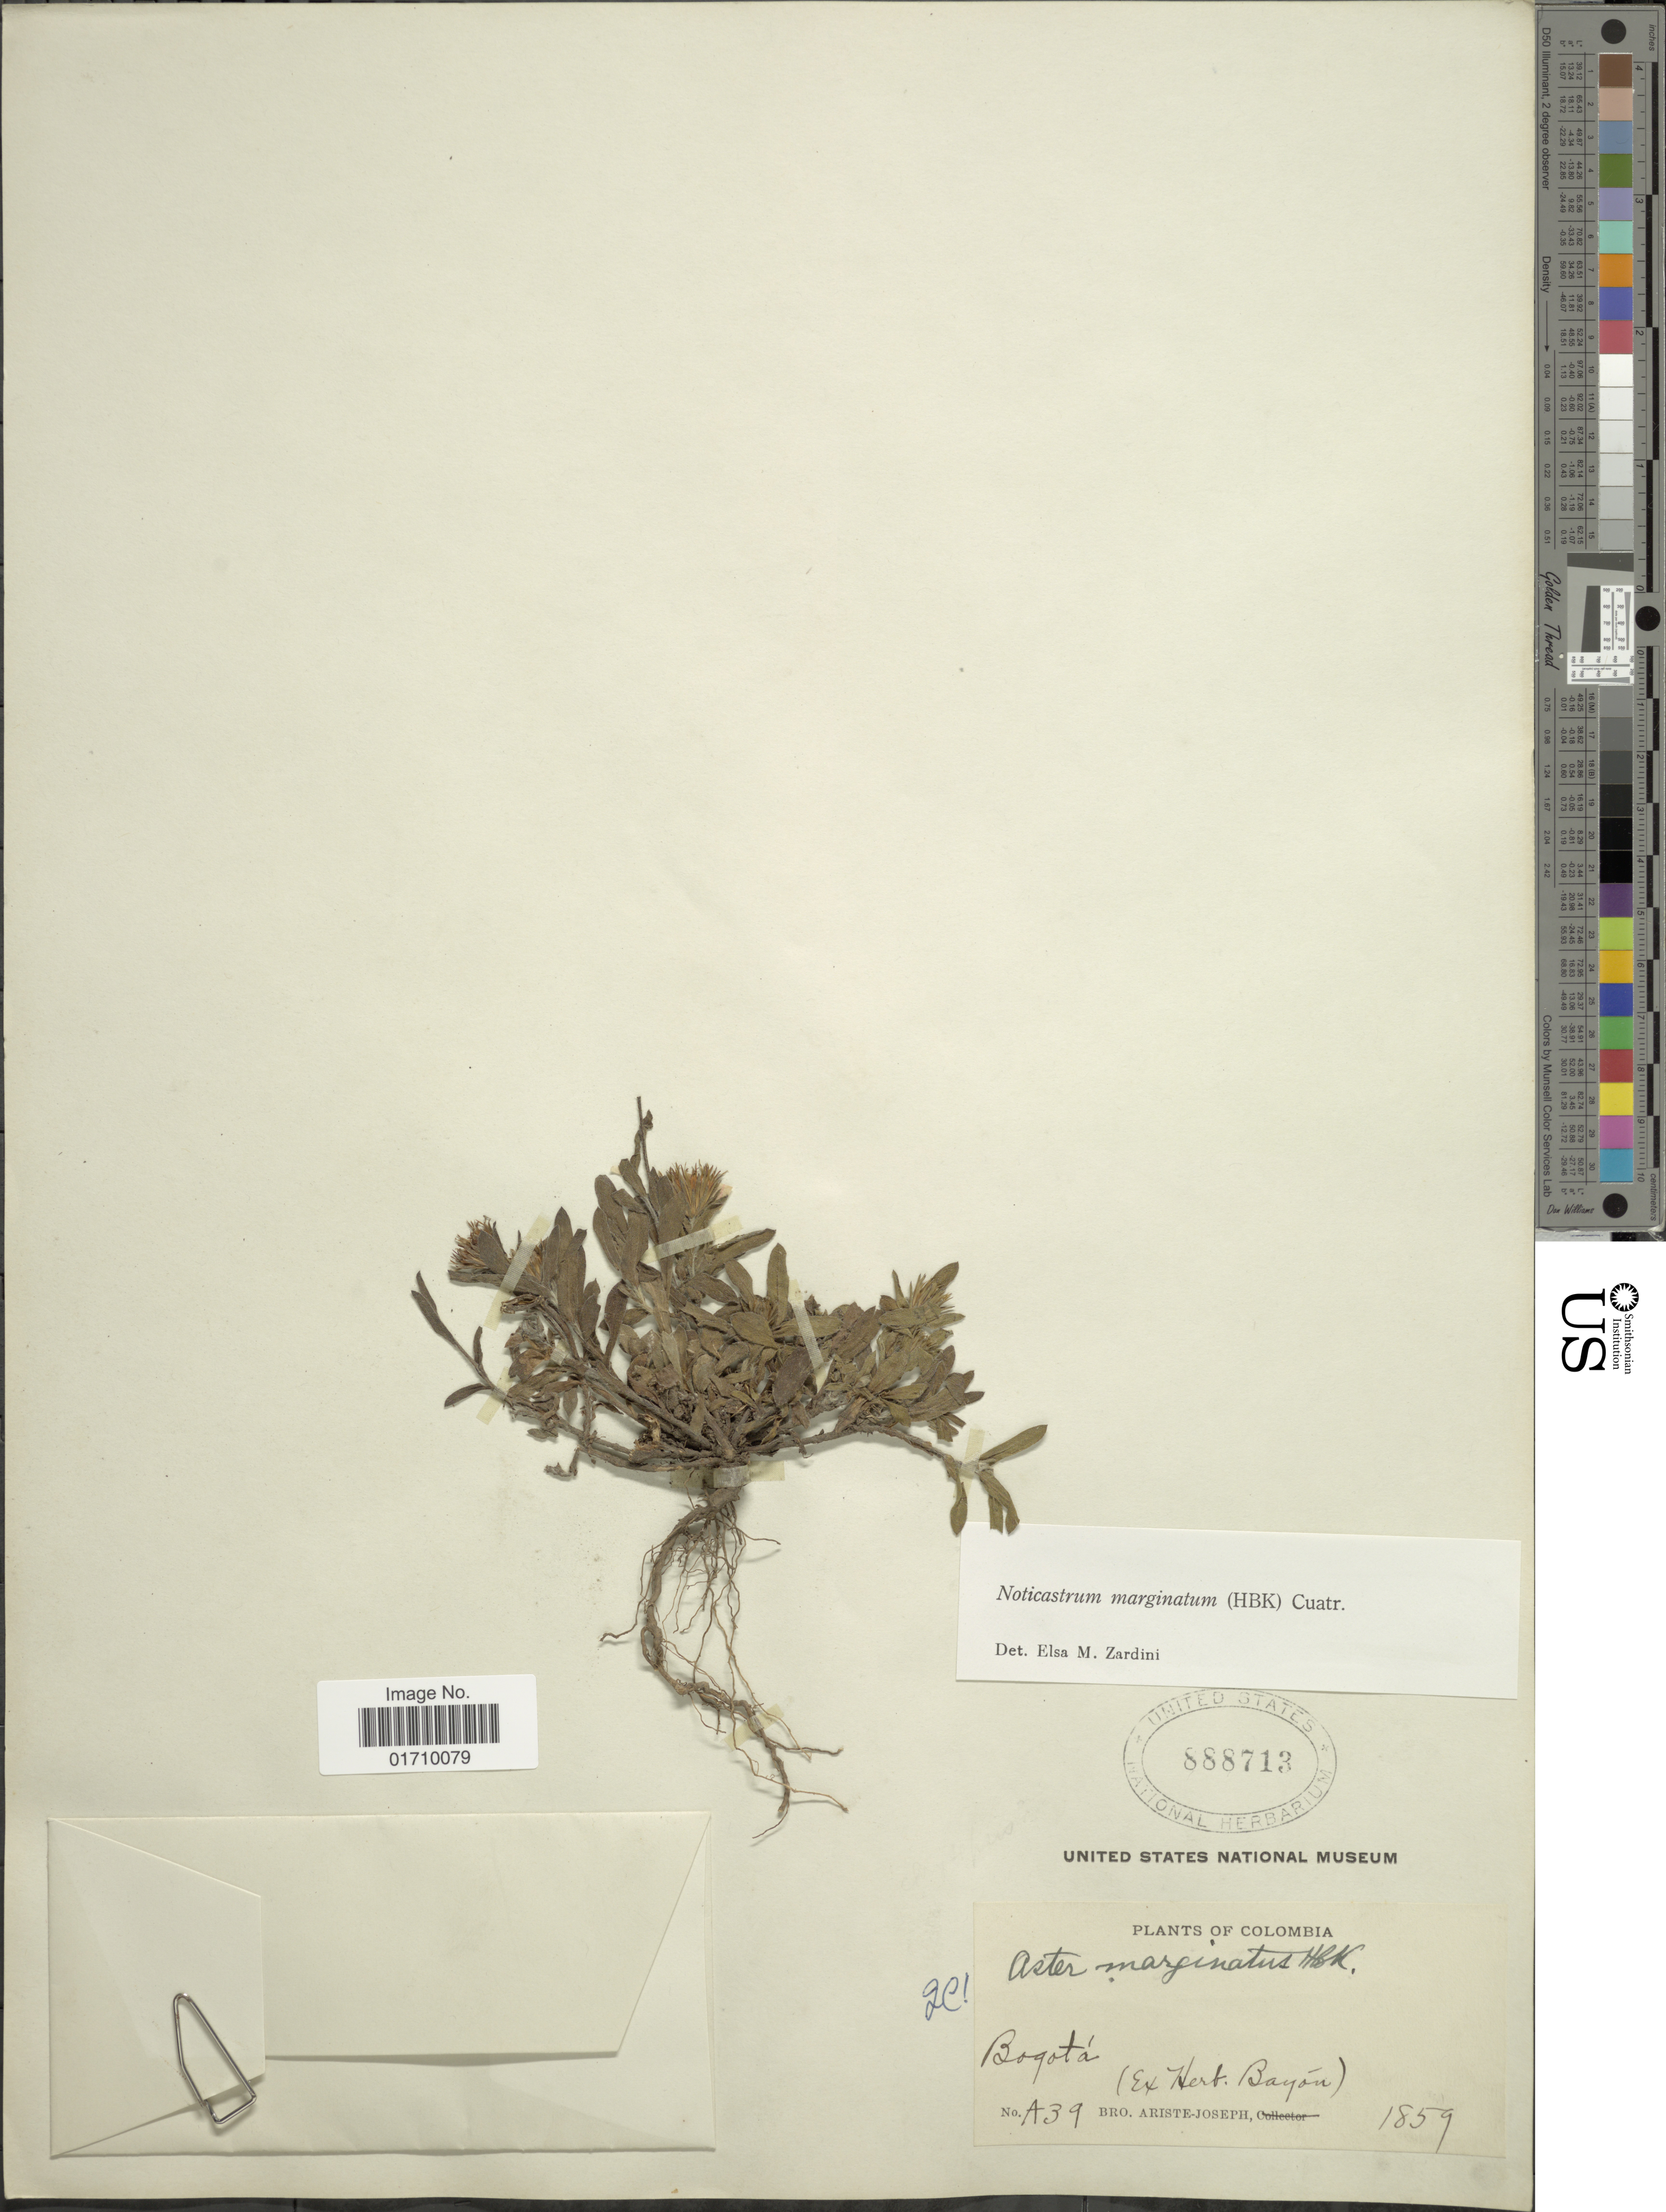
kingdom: Plantae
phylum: Tracheophyta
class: Magnoliopsida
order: Asterales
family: Asteraceae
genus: Noticastrum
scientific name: Noticastrum marginatum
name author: (Kunth) Cuatrec.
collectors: Bro. Ariste-Joseph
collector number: A39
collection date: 1859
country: Colombia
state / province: Bogota D.C.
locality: Bogota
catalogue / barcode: US 888713